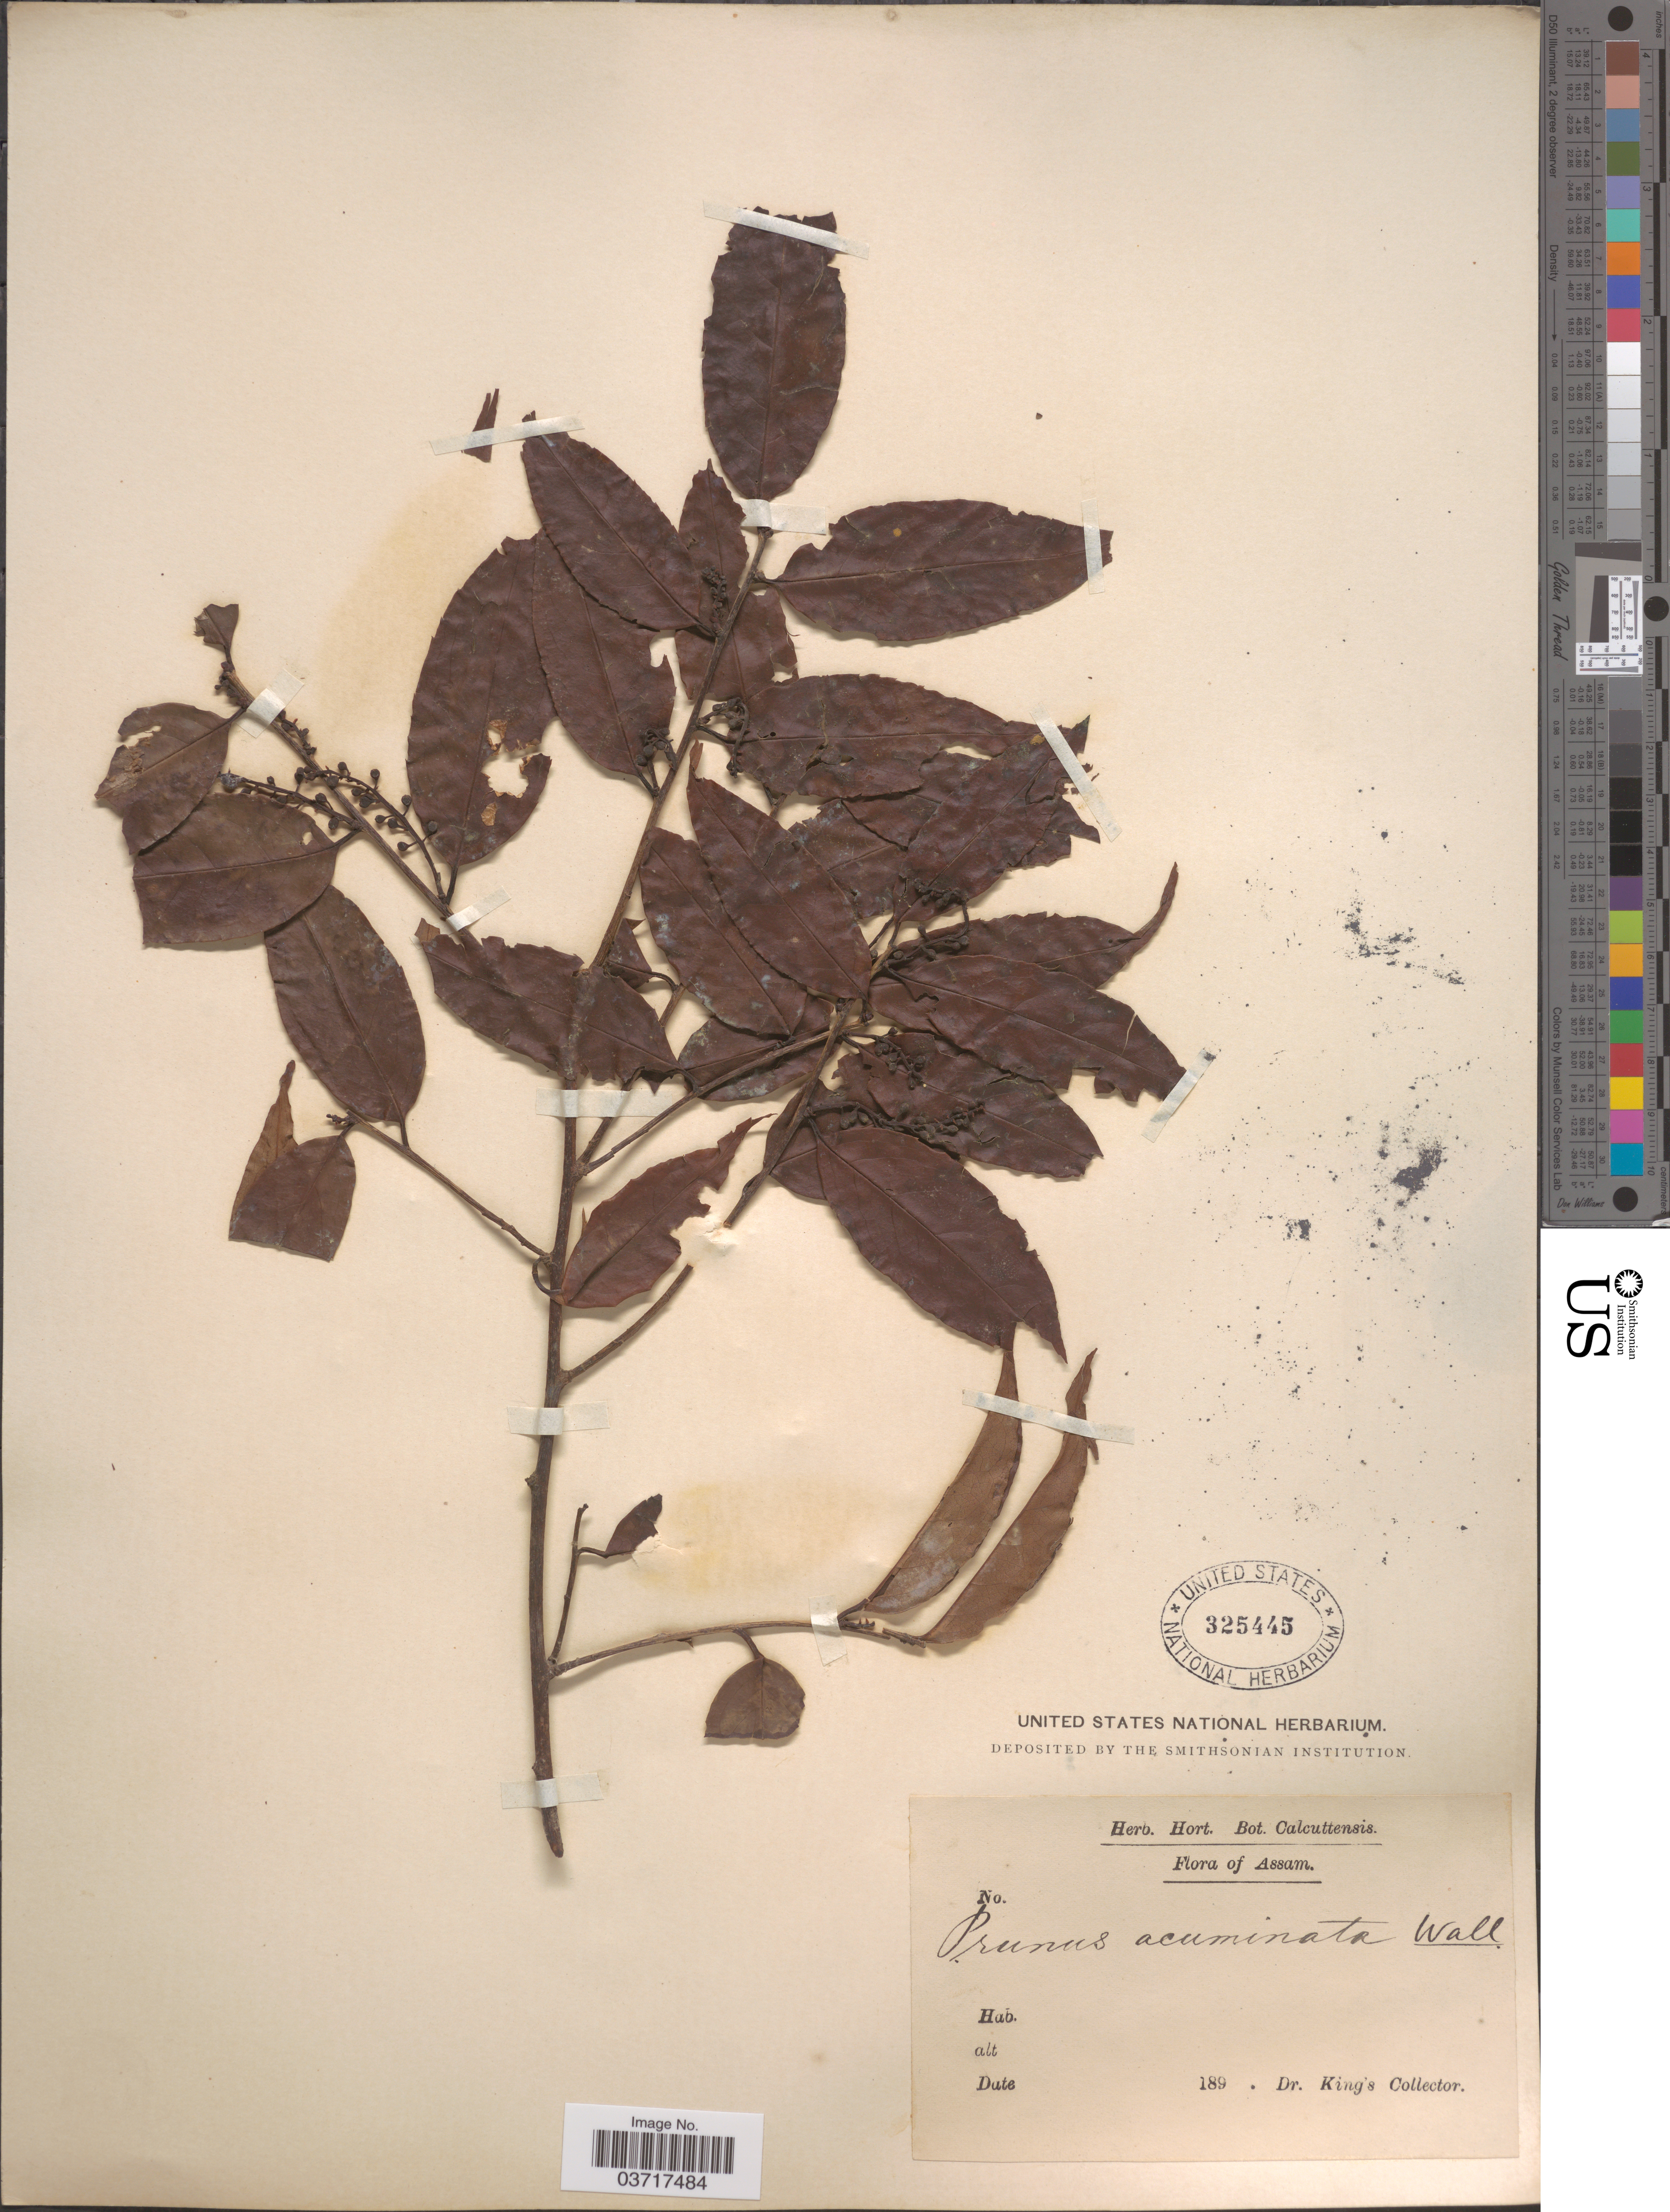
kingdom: Plantae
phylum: Tracheophyta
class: Magnoliopsida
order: Rosales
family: Rosaceae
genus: Prunus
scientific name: Prunus acuminata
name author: Michx.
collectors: G. King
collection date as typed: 189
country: India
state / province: Assam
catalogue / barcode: US 325445